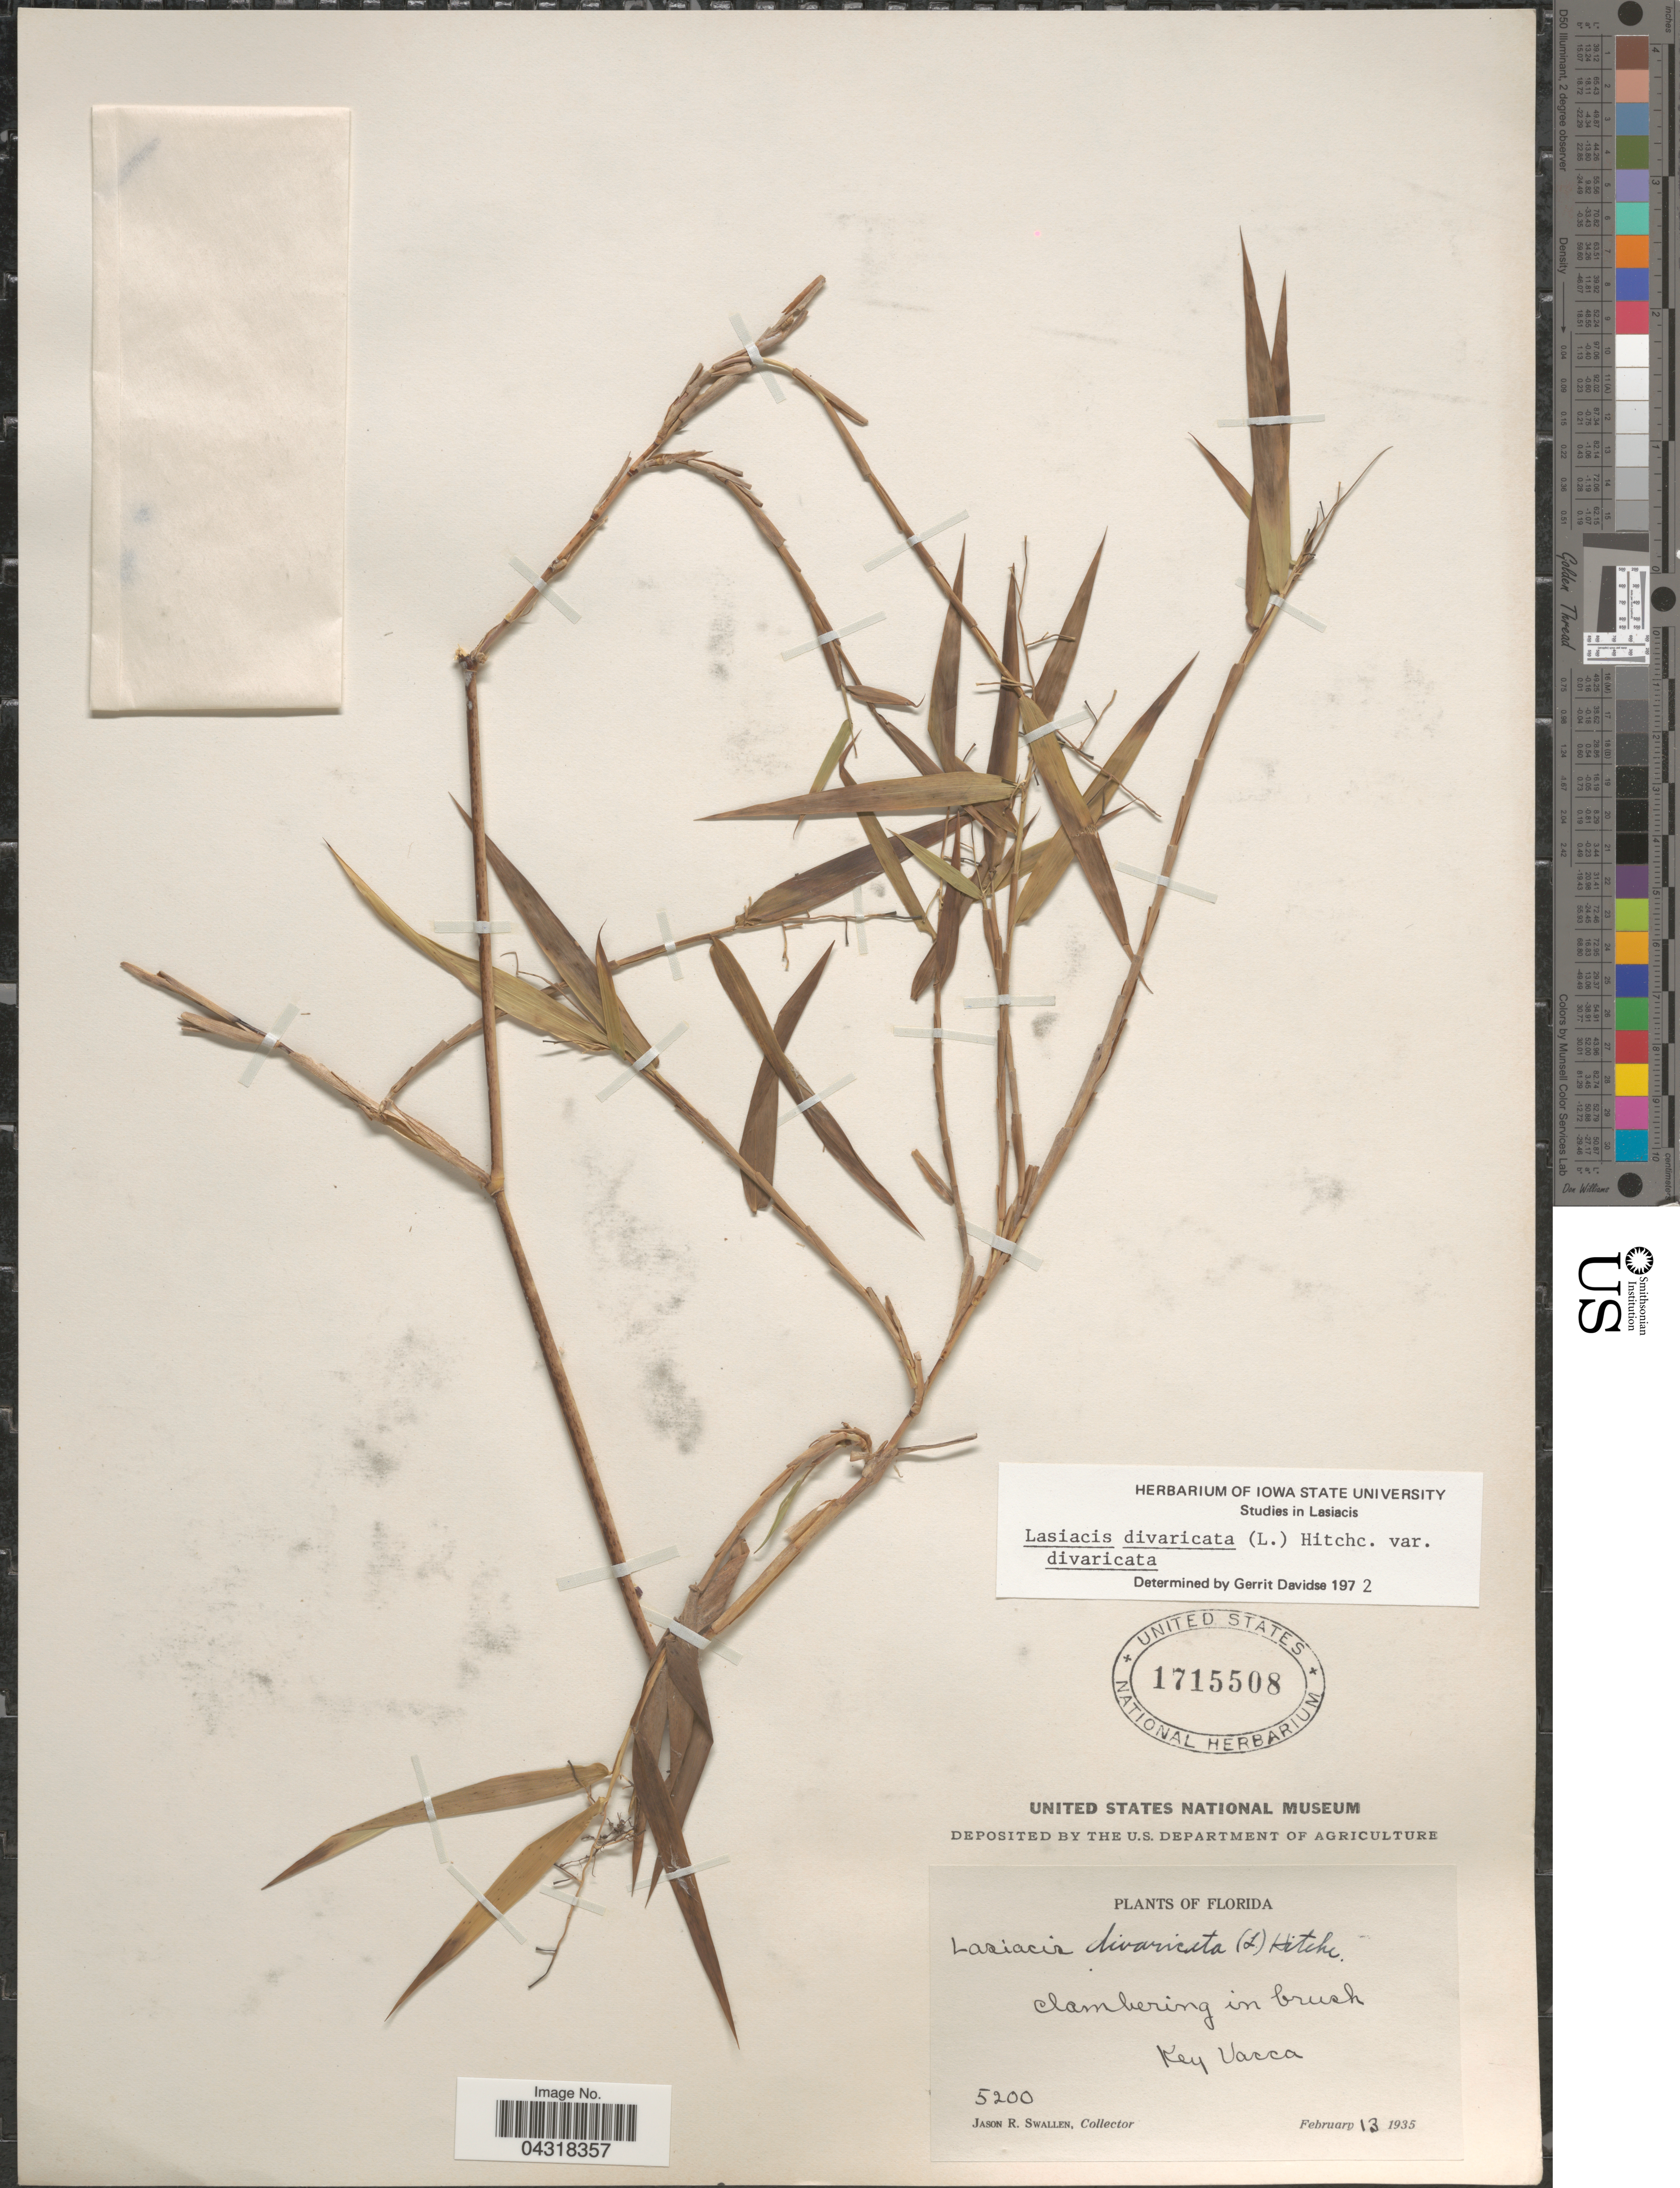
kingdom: Plantae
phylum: Tracheophyta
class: Liliopsida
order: Poales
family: Poaceae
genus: Lasiacis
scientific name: Lasiacis divaricata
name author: (L.) Hitchc.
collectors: J. R. Swallen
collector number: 5200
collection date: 1935-02-13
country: United States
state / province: Florida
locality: Clambering in brush, Key Vacca.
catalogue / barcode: US 1715508